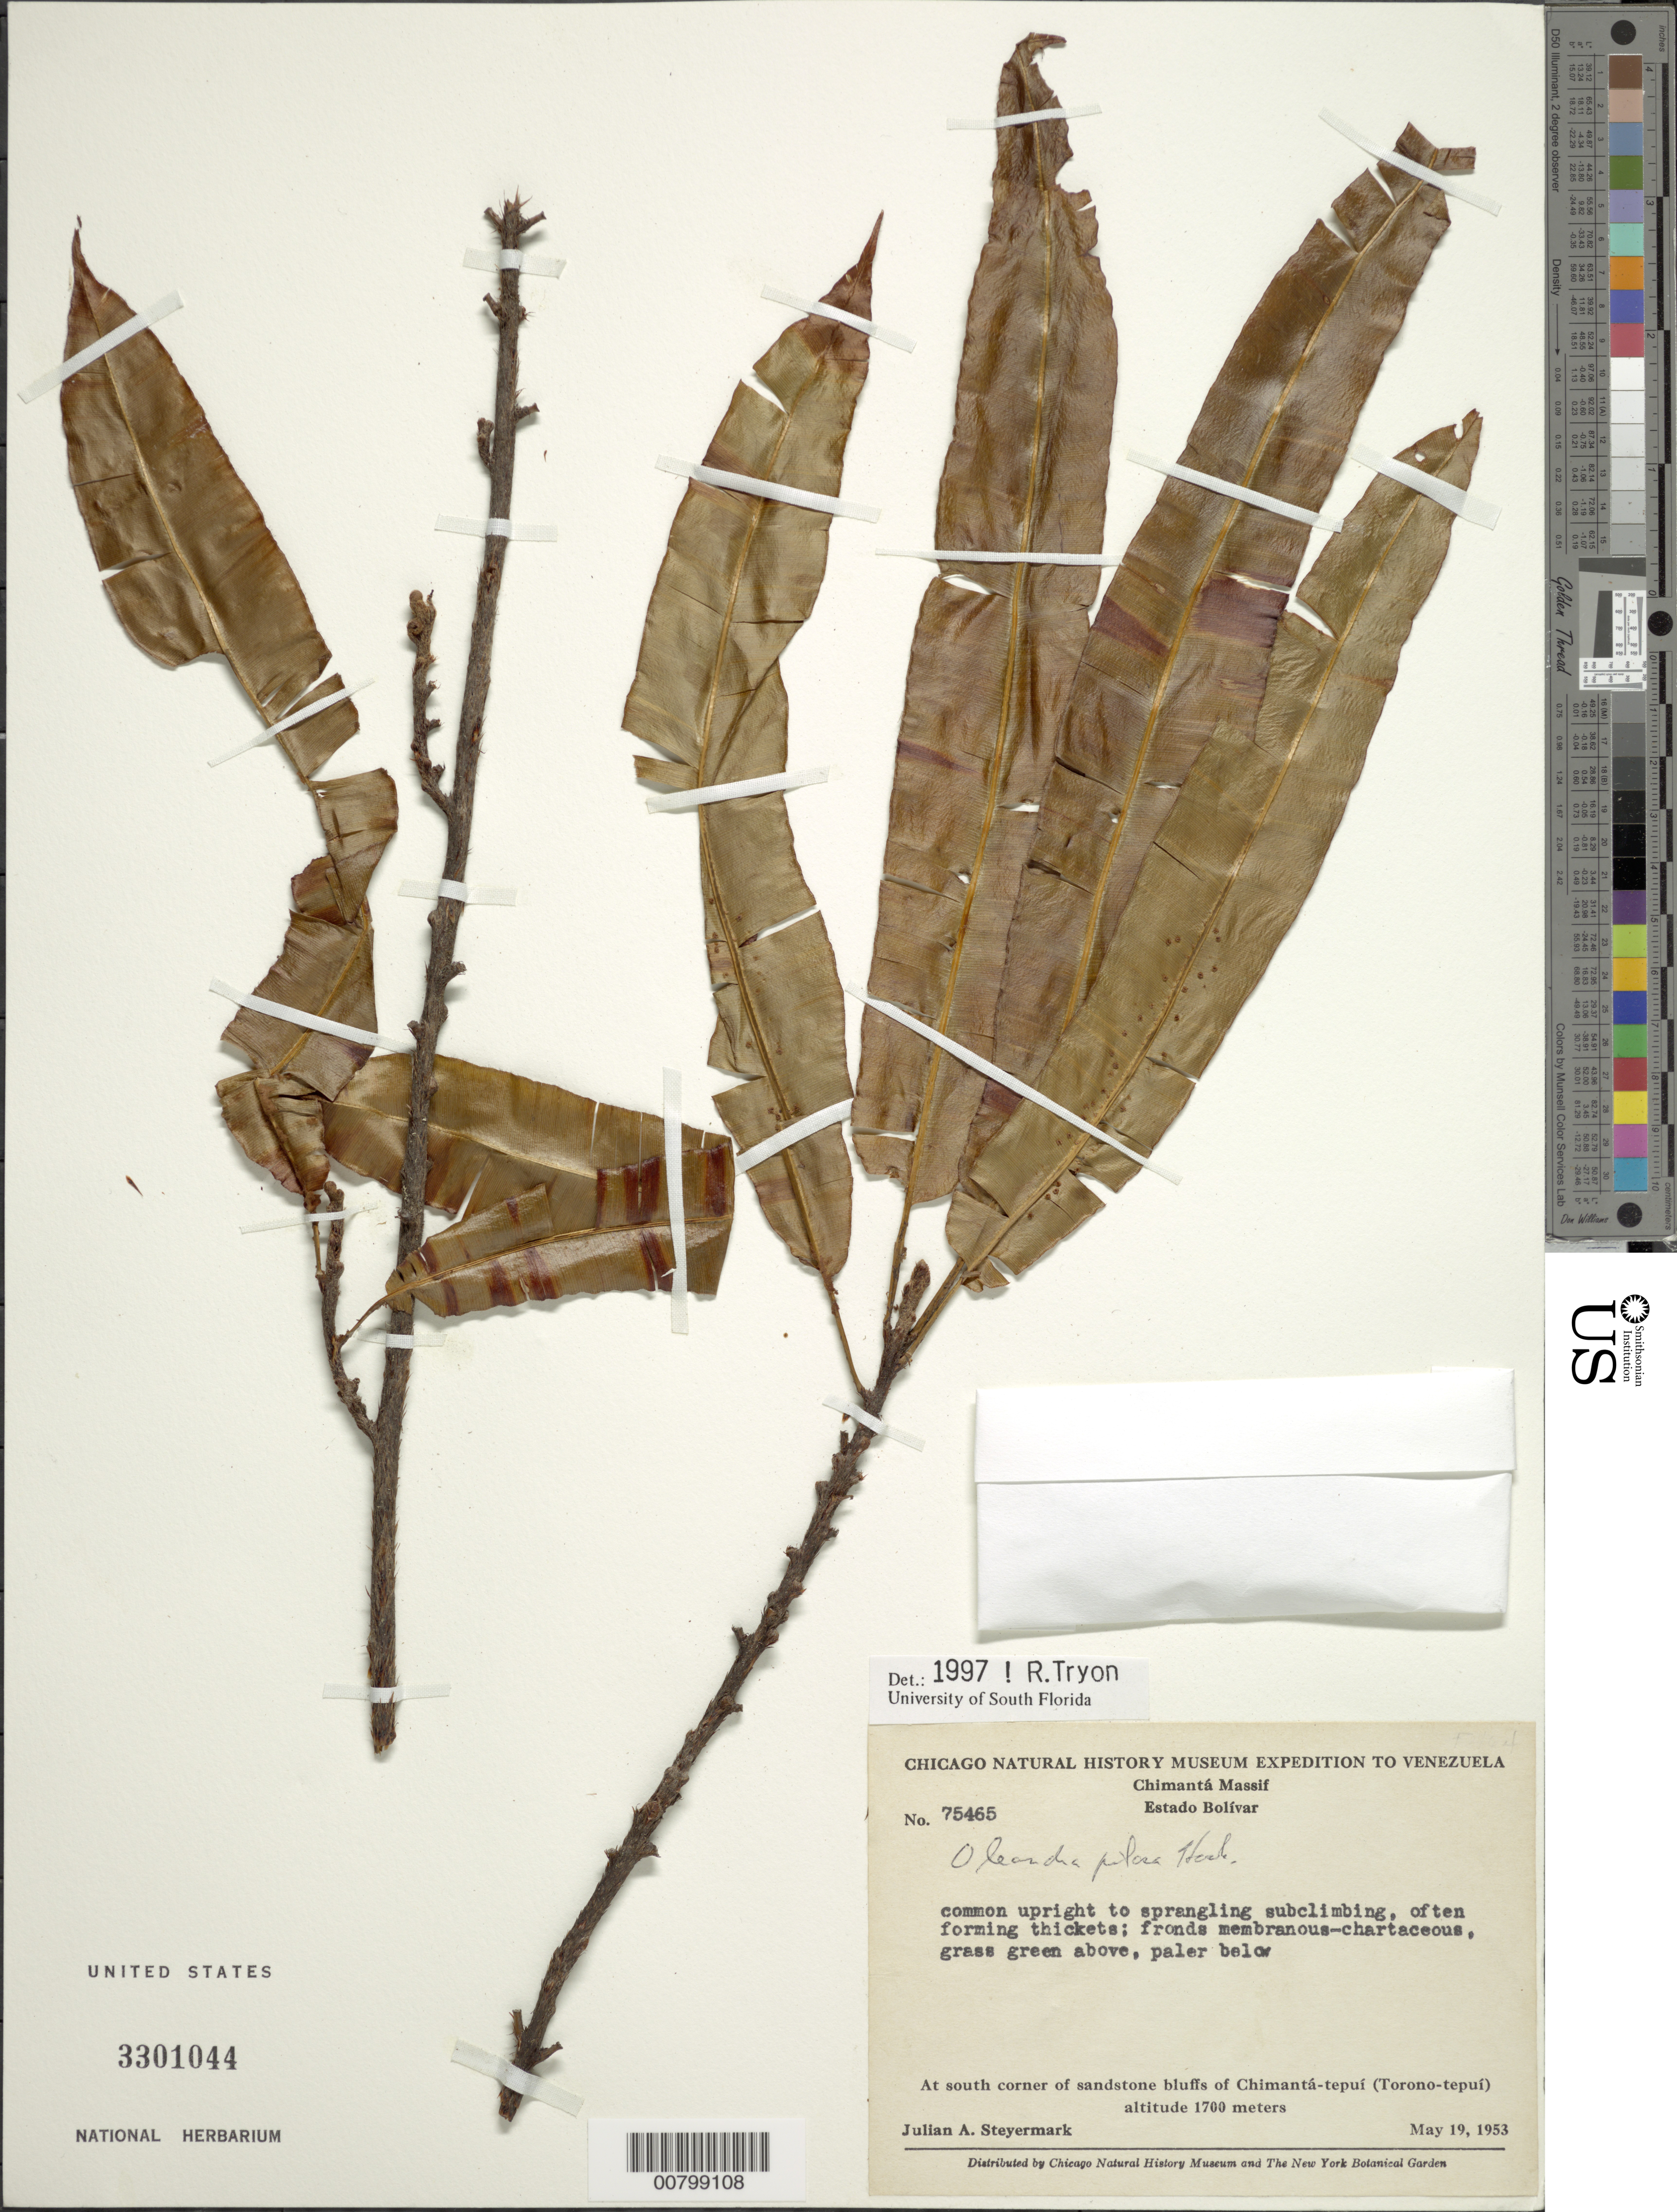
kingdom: Plantae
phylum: Tracheophyta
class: Polypodiopsida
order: Polypodiales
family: Oleandraceae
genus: Oleandra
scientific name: Oleandra pilosa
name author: Hook.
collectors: J. Steyermark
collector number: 75465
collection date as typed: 19-May-53 to 20-May-53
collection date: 1953-05-19/1953-05-20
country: Venezuela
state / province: Bolívar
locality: Chimantá Massif, along SW-facing sandstone bluffs of Chimantá-tepuí (Torono-tepuí), near southern corner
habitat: Sandstone bluffs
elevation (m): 1700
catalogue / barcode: US 3301044